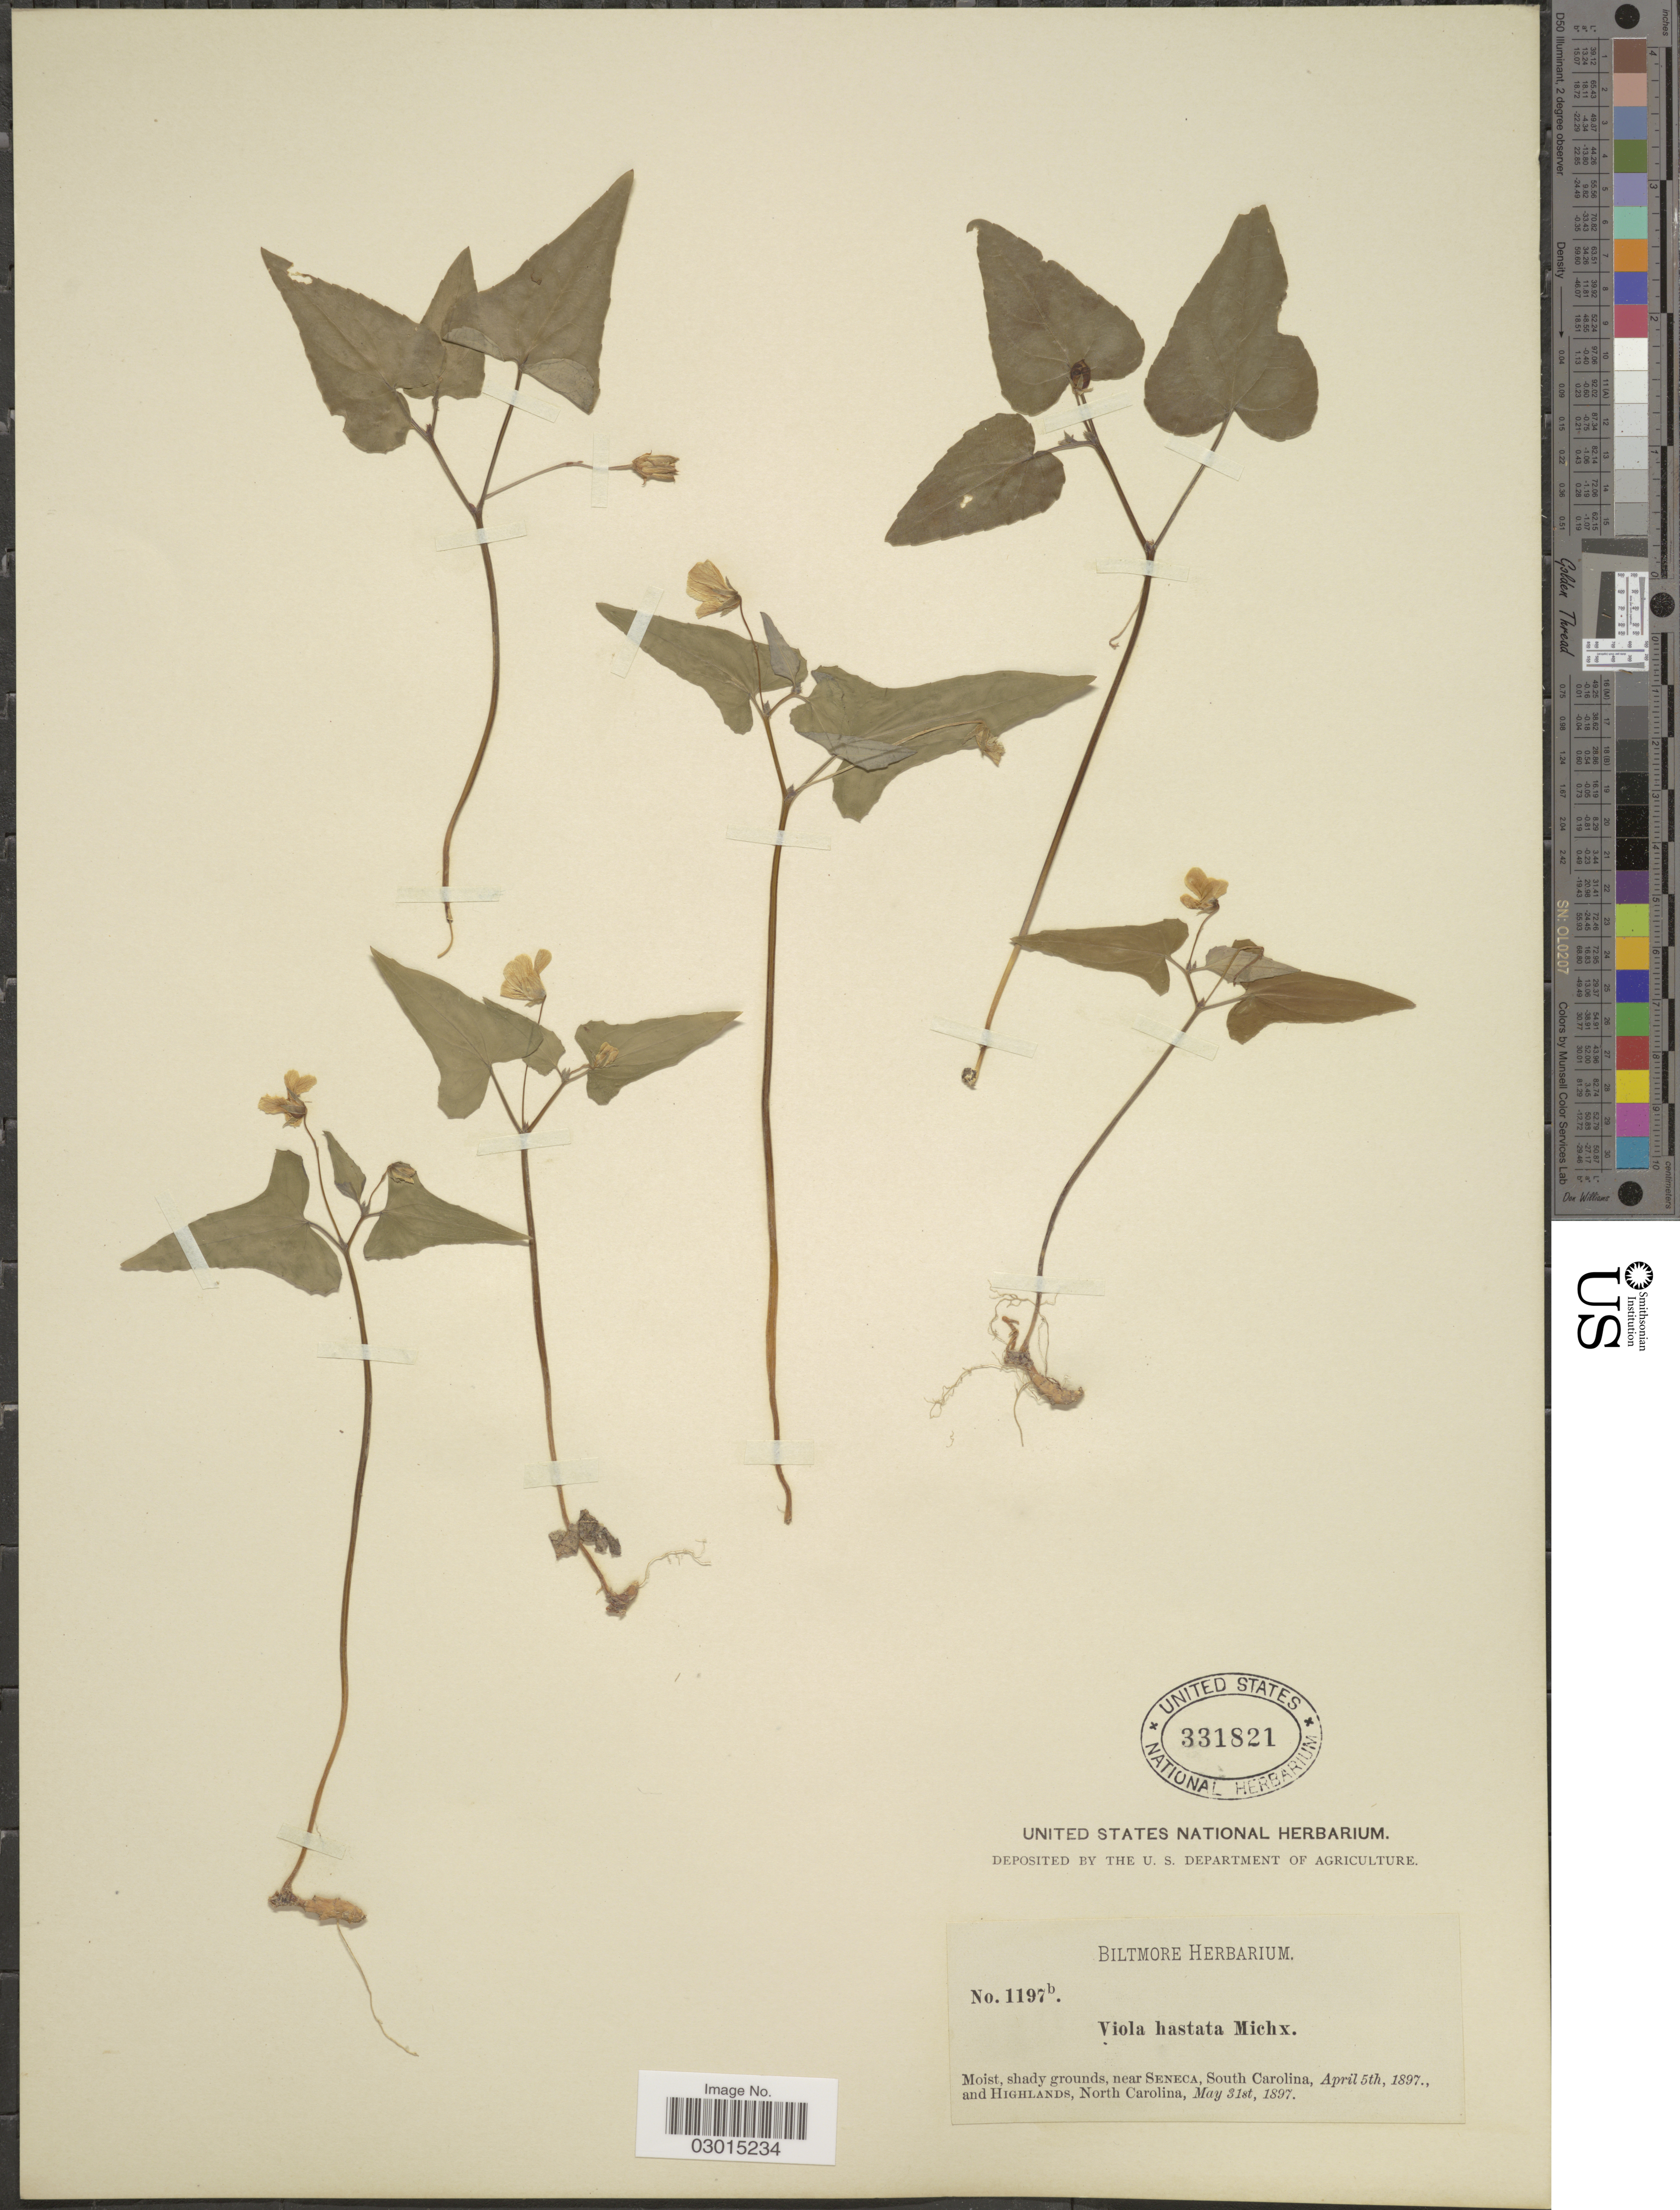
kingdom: Plantae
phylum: Tracheophyta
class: Magnoliopsida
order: Malpighiales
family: Violaceae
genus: Viola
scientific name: Viola hastata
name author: Michx.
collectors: ex herb. Biltmore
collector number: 1197b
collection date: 1897-04-05/1897-05-31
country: United States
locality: Moist, shady grounds, near Seneca, South Carolina, and Highlands, North Carolina.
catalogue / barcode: US 331821